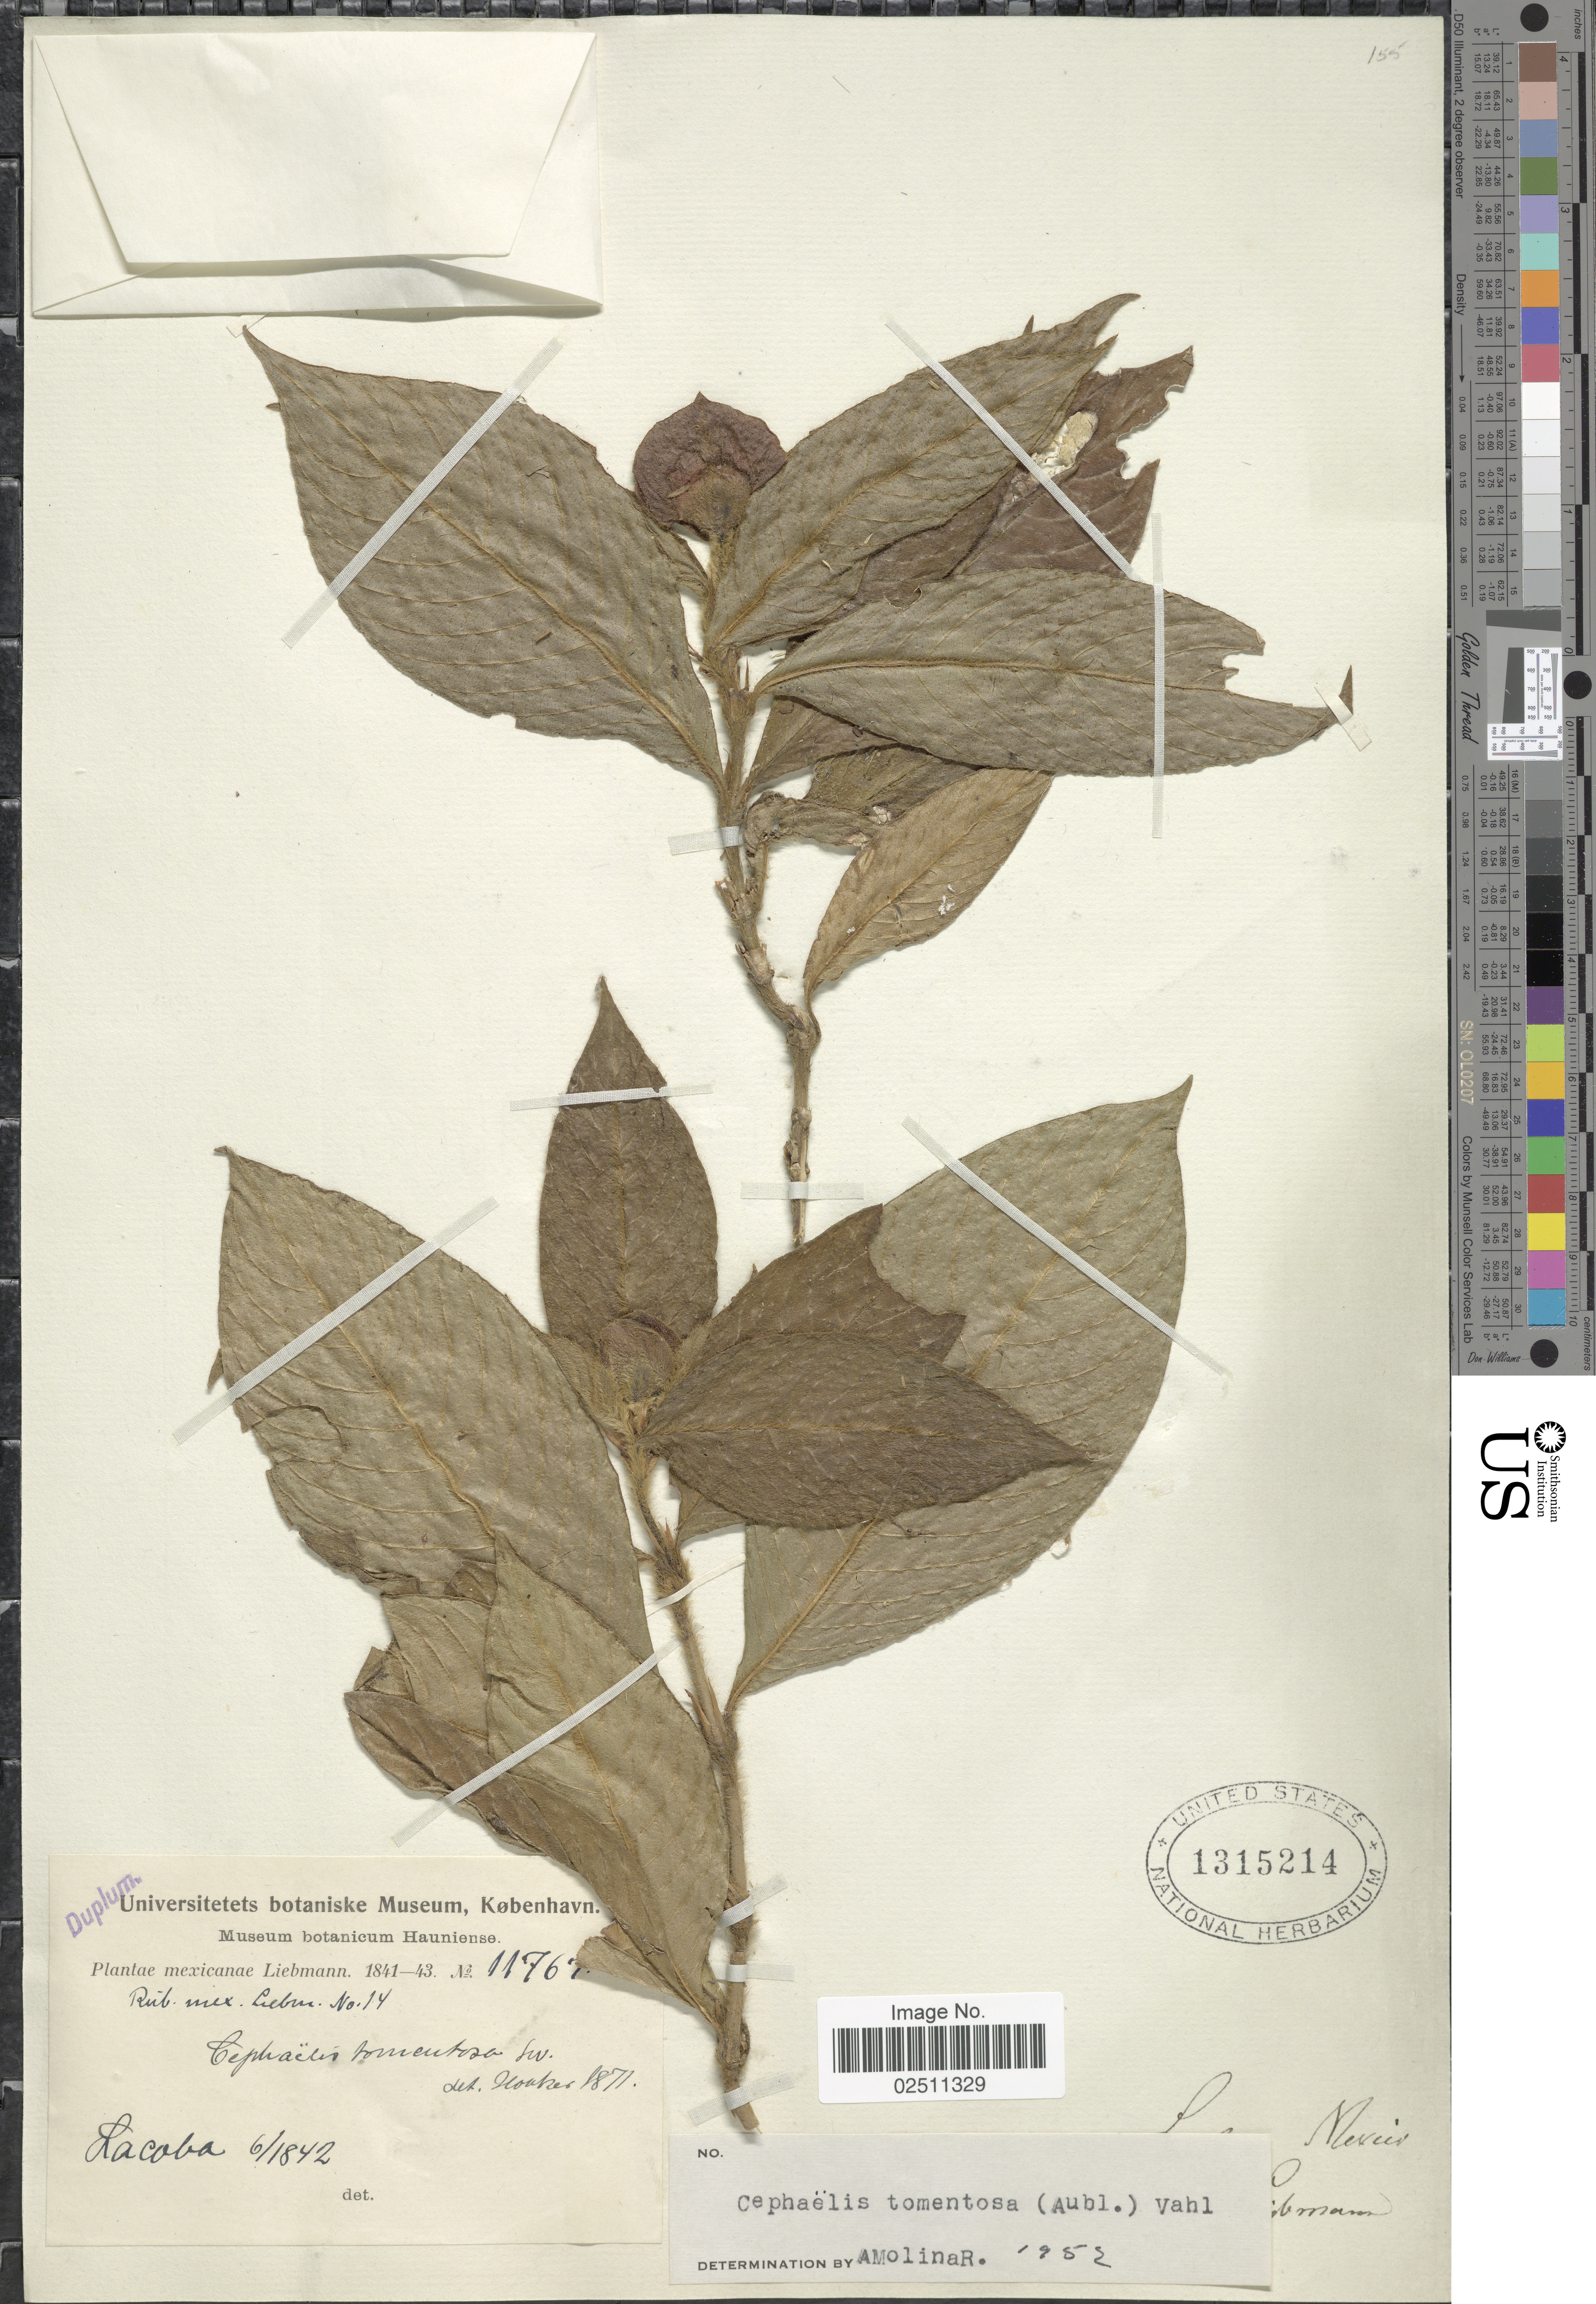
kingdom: Plantae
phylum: Tracheophyta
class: Magnoliopsida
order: Gentianales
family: Rubiaceae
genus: Psychotria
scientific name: Psychotria poeppigiana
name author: Müll. Arg.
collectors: Liebmann, --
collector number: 11767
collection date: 1842-06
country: Mexico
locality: Lacoba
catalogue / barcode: US 1315214